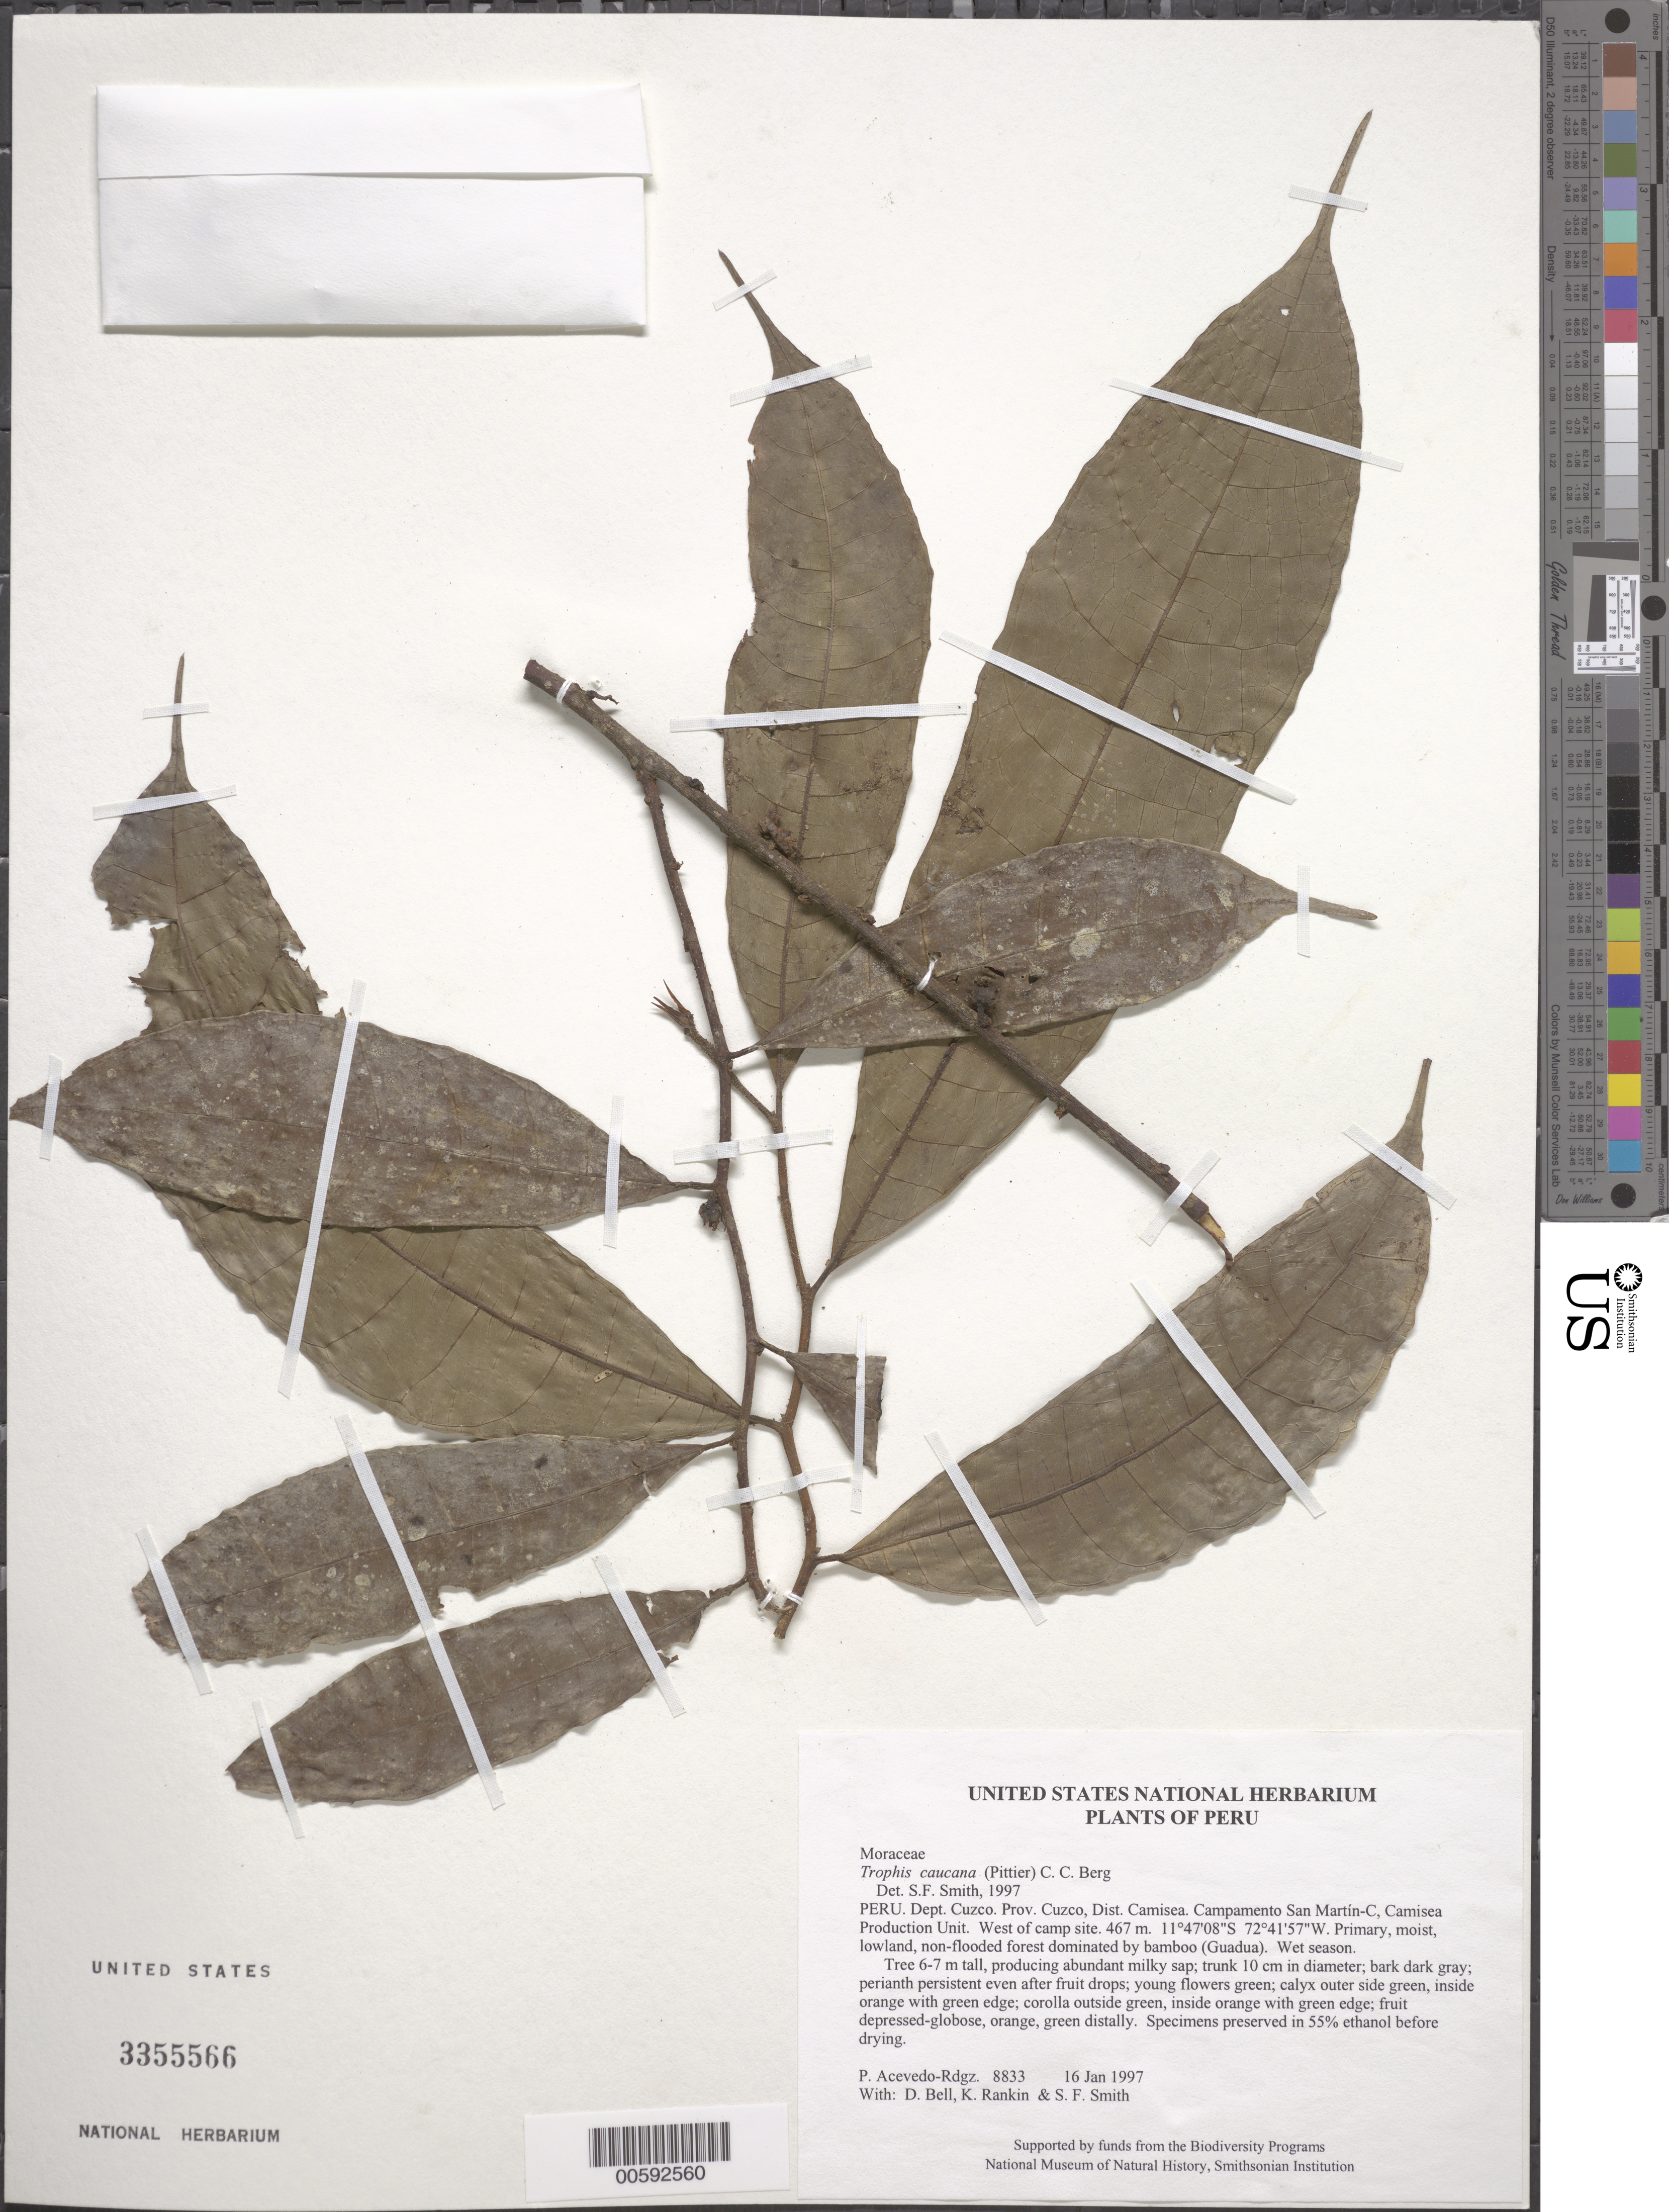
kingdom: Plantae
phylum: Tracheophyta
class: Magnoliopsida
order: Rosales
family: Moraceae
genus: Olmedia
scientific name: Olmedia aspera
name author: Ruiz & Pav.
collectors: P. Acevedo-Rodr., D. A. Bell, K. B. Rankin & S.F. Smith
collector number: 8833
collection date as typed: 16 Jan 1997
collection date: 1997-01-16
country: Peru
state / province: Cusco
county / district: Cusco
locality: Districto Camisea, Campamento San Martín-C, Camisea Production Unit. West of camp site.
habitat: Primary, moist, lowland, non-flooded forest dominated by bamboo (Guadua). Wet season.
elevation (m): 467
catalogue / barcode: US 3355566